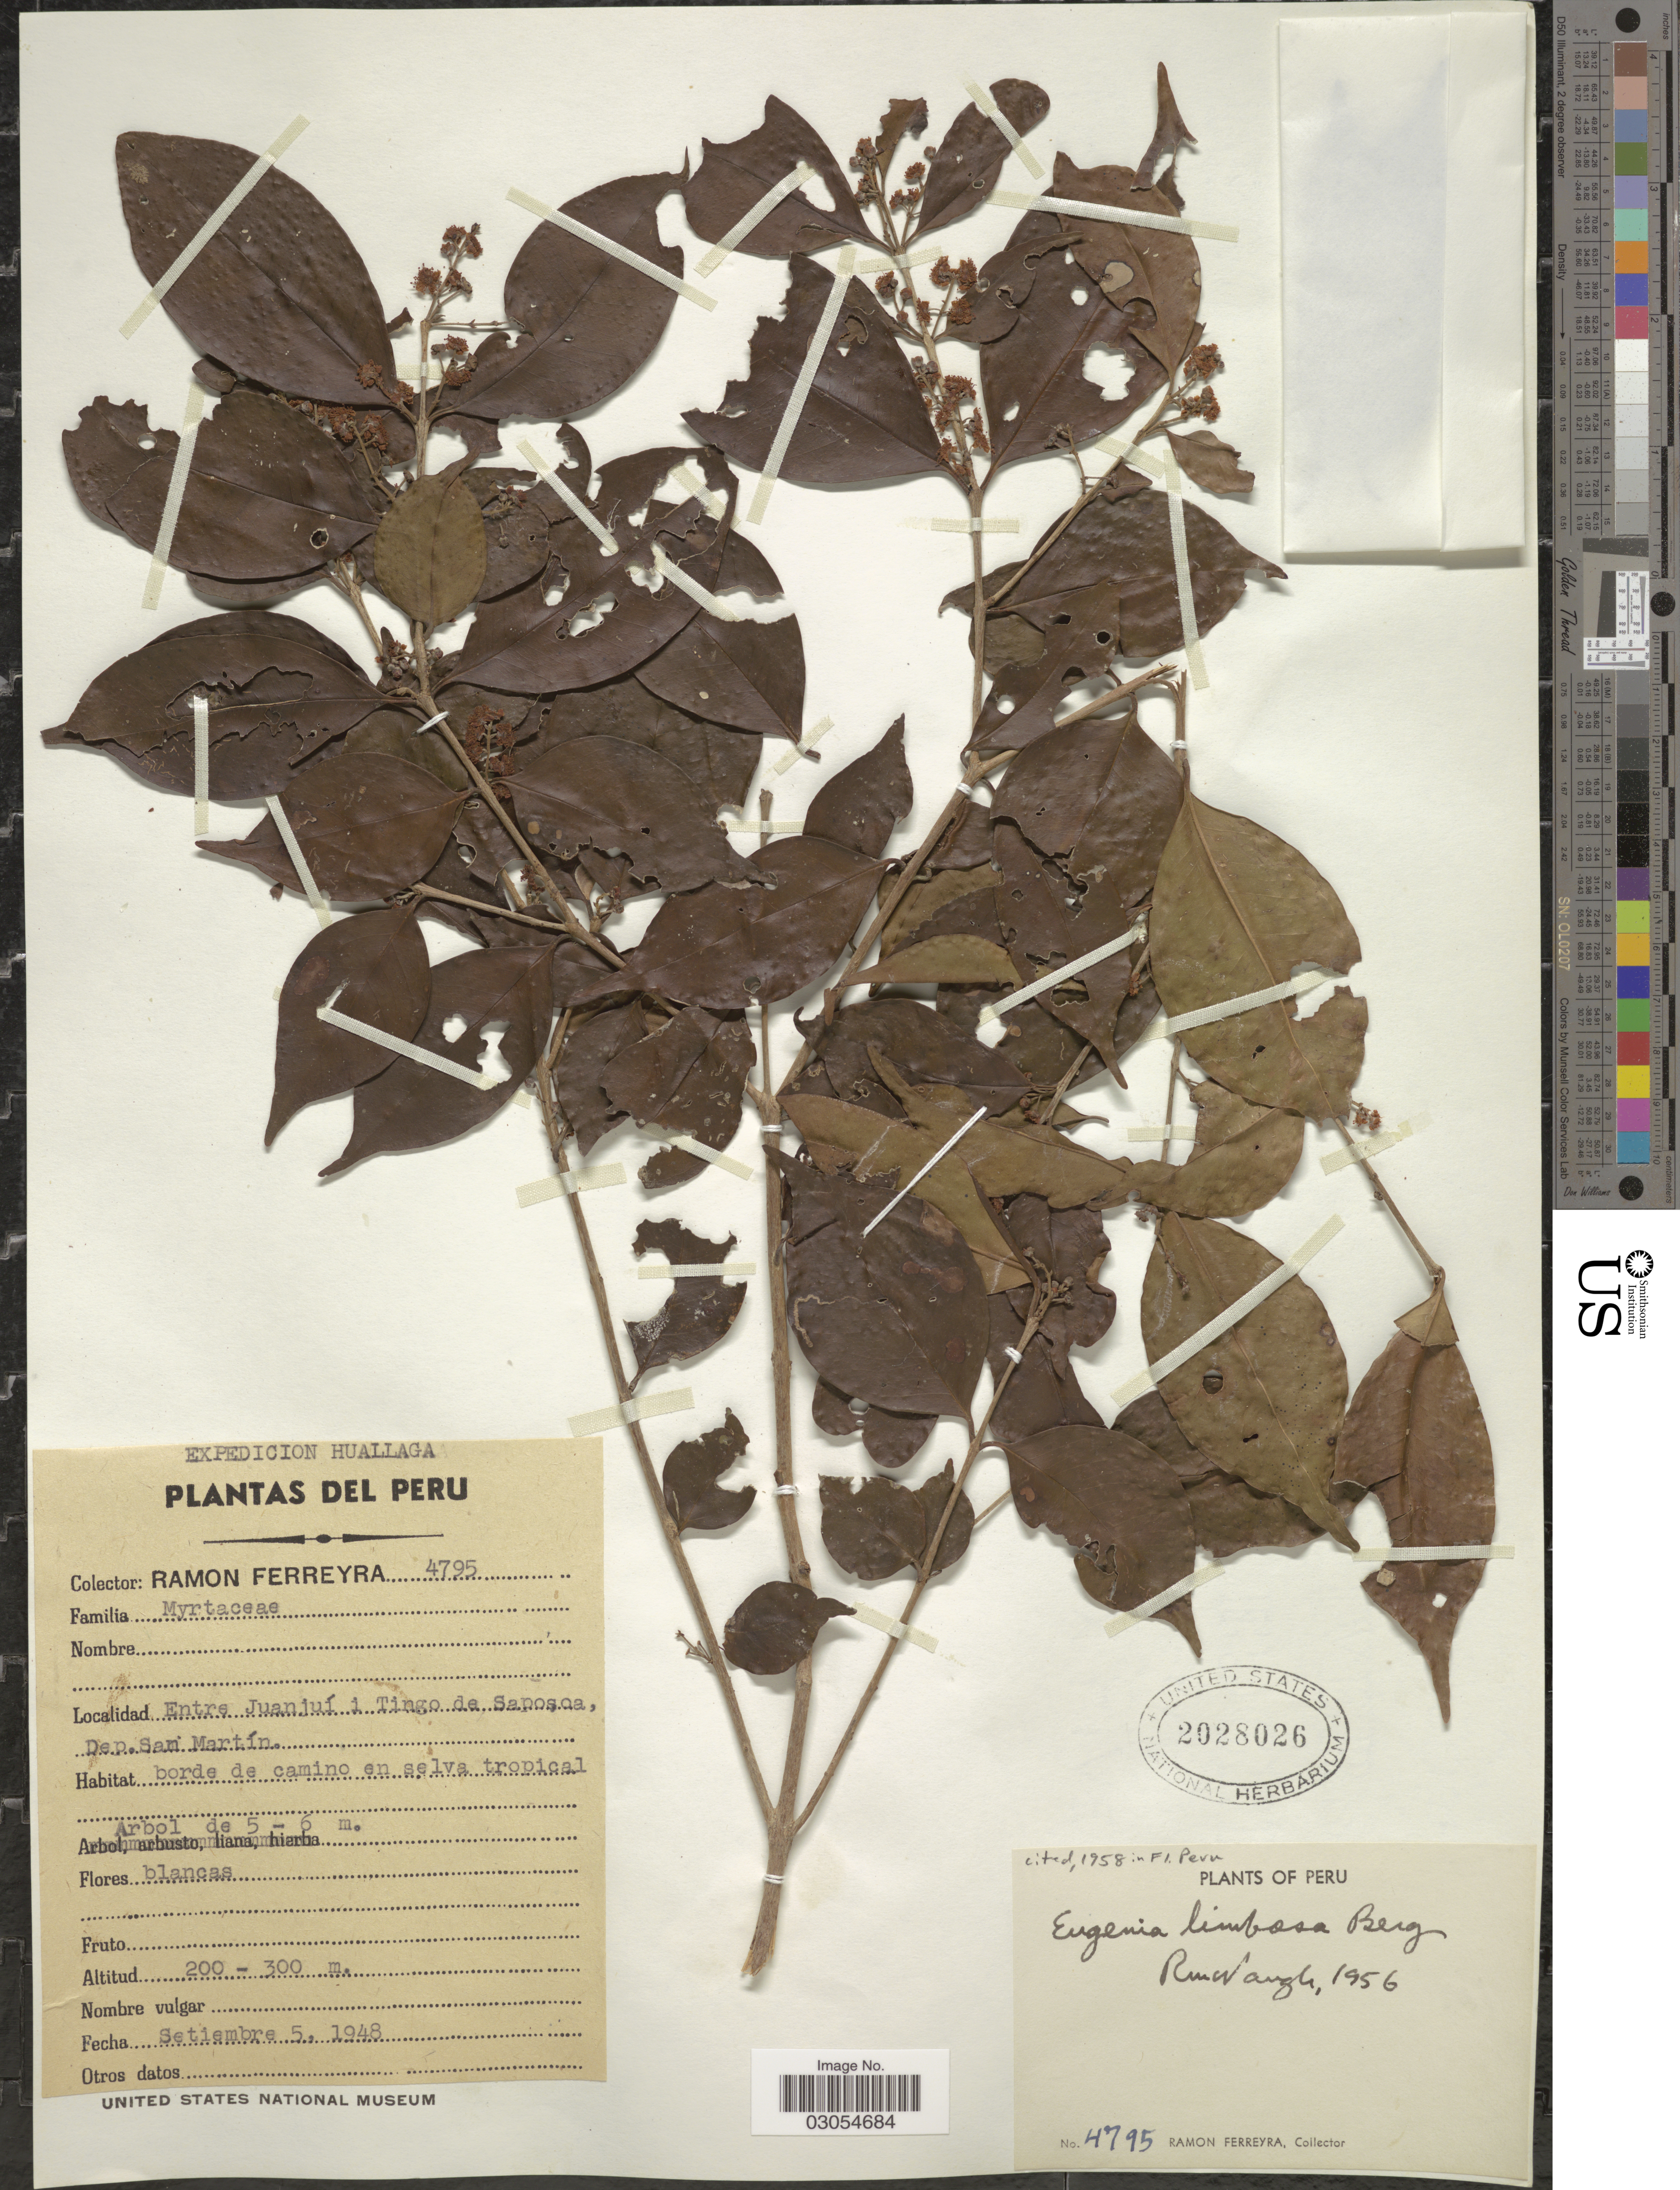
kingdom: Plantae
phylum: Tracheophyta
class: Magnoliopsida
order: Myrtales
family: Myrtaceae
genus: Eugenia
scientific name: Eugenia limbosa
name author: O. Berg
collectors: R. A. Ferreyra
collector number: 4795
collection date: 1948-09-05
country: Peru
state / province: San Martín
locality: Entre Juanjuí i Tingo de Saposoa, Dep. San Martín.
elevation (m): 200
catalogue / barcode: US 2028026